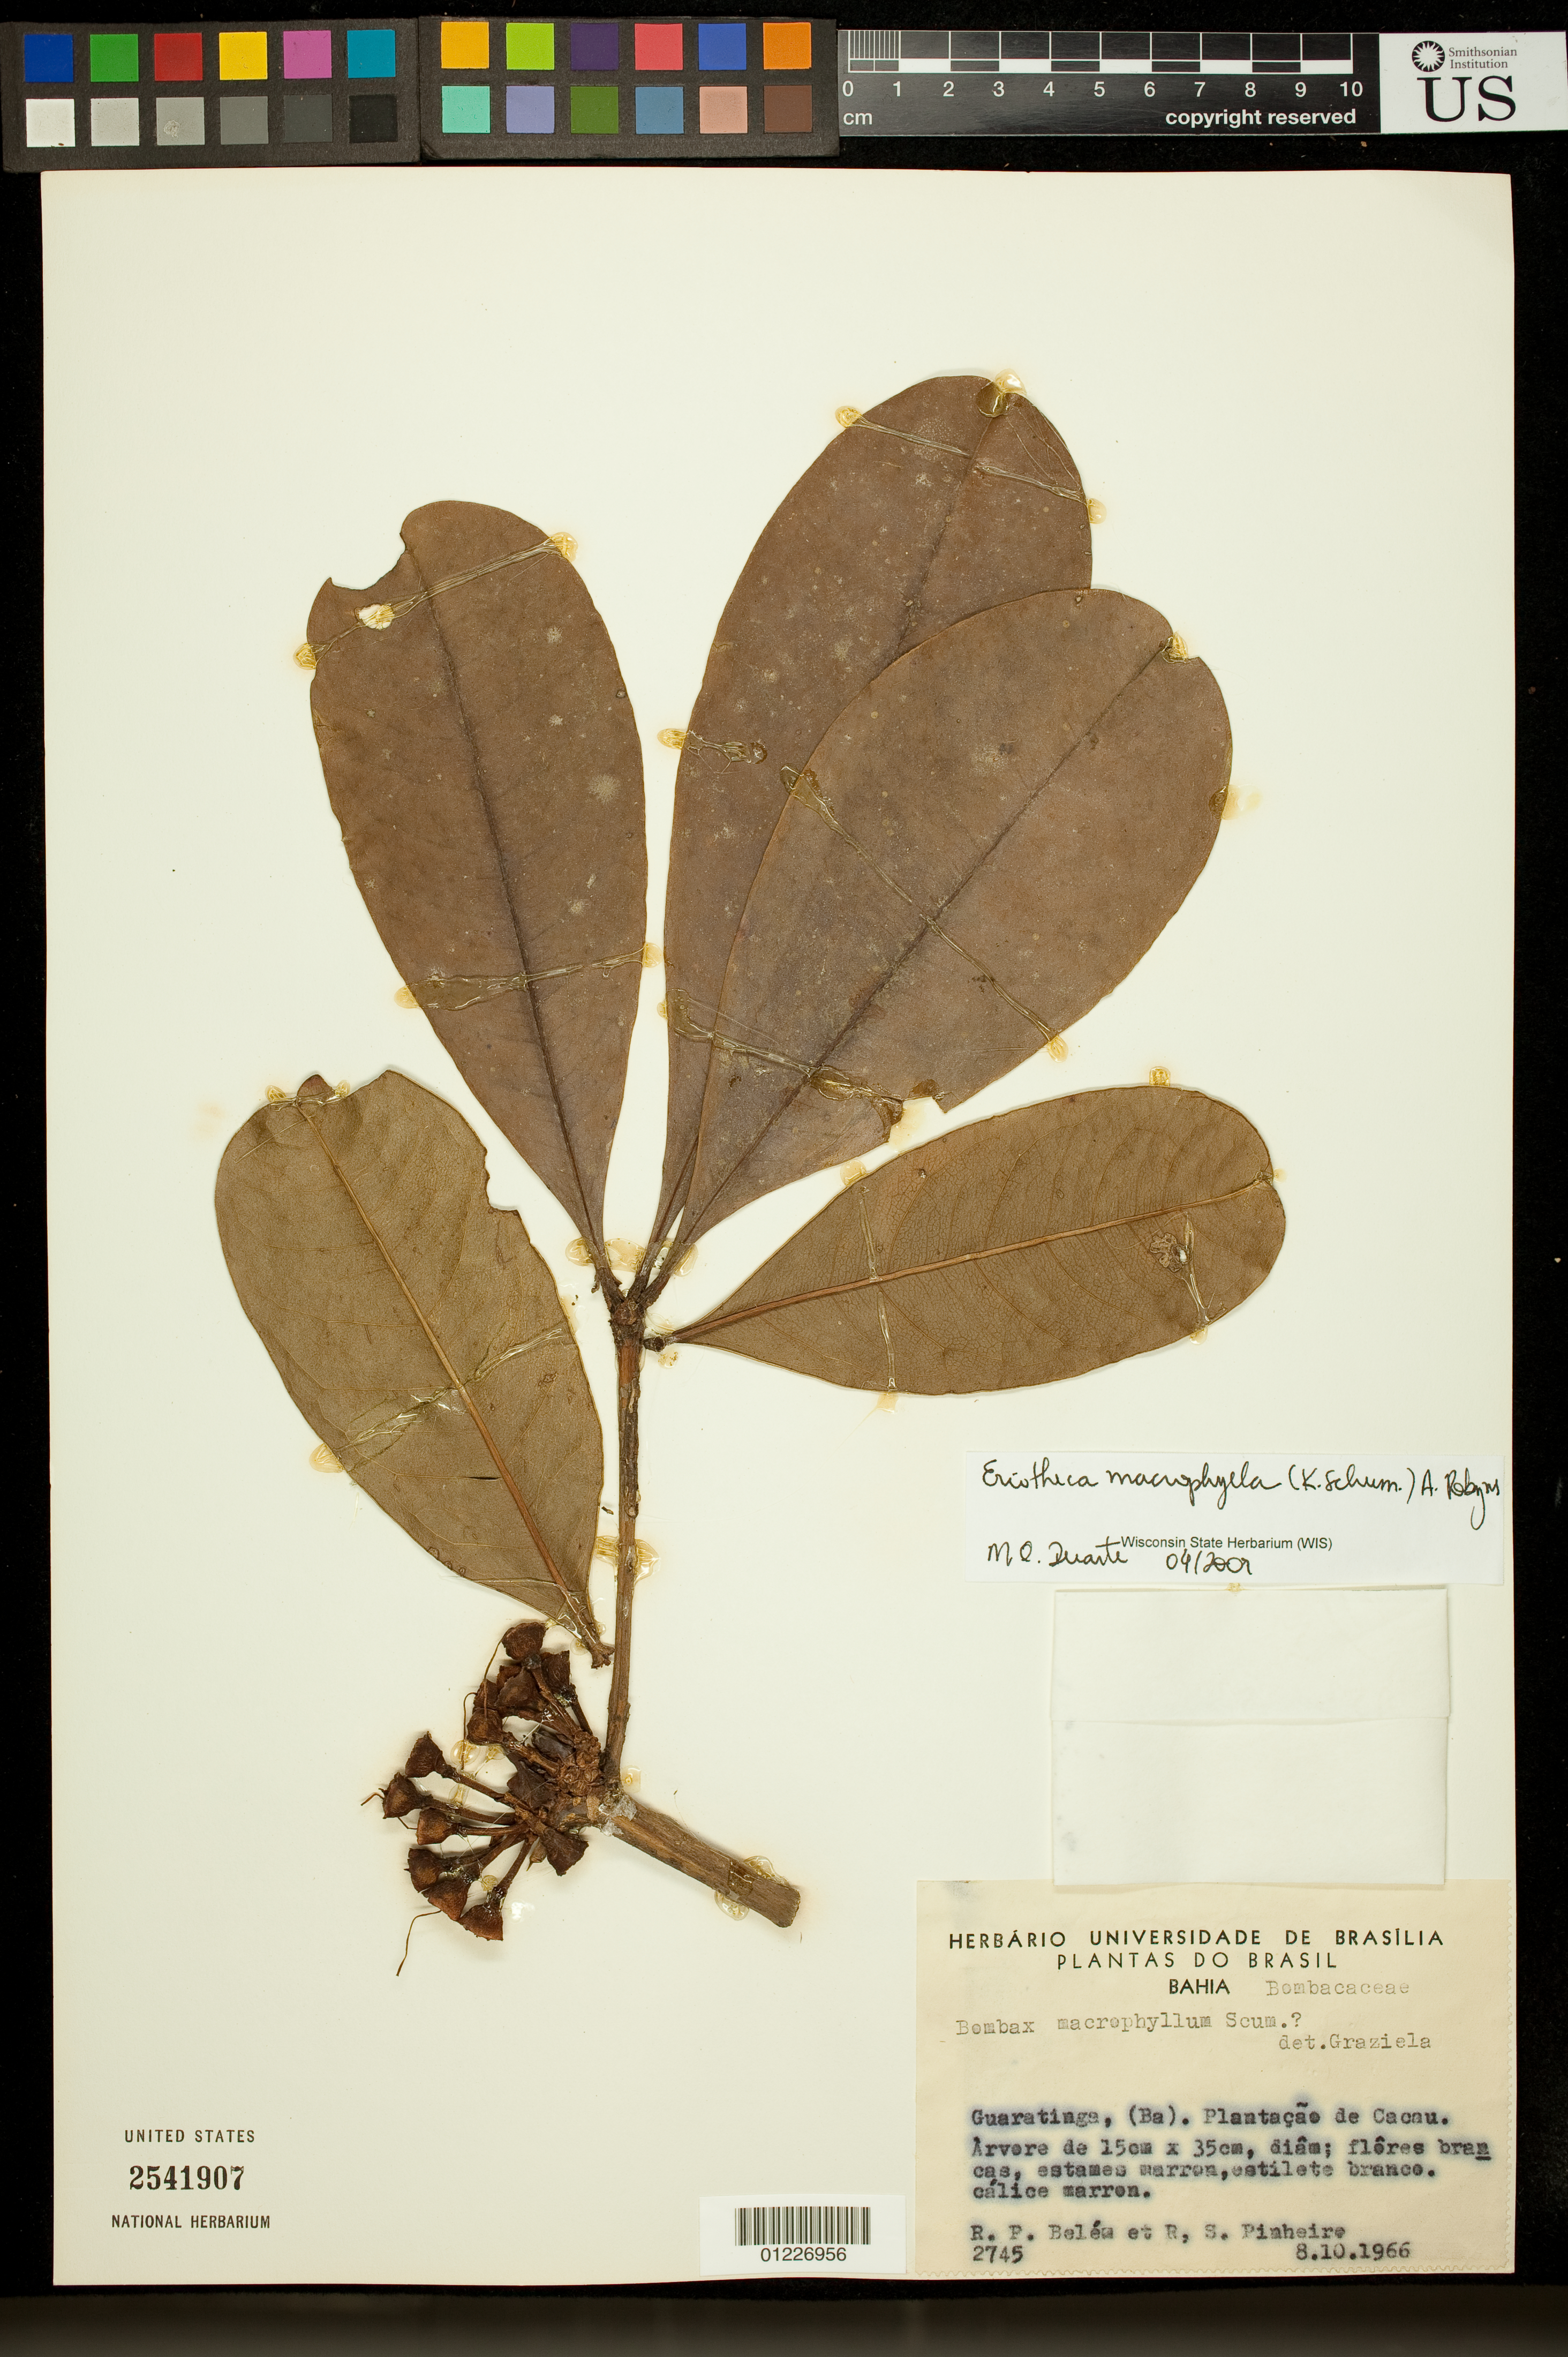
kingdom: Plantae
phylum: Tracheophyta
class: Magnoliopsida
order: Malvales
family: Malvaceae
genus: Pachira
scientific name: Pachira macrophylla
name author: (K. Schum.) V.N. Yoshik. & M.C. Duarte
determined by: Dorr, Laurence J., Curator (BOT), Smithsonian Institution - National Museum of Natural History (UNITED STATES)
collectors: R. P. Belém & R. S. Pinheiro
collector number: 2745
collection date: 1966-10-08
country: Brazil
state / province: Bahia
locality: Guaratinga (Ba.)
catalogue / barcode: US 2541907